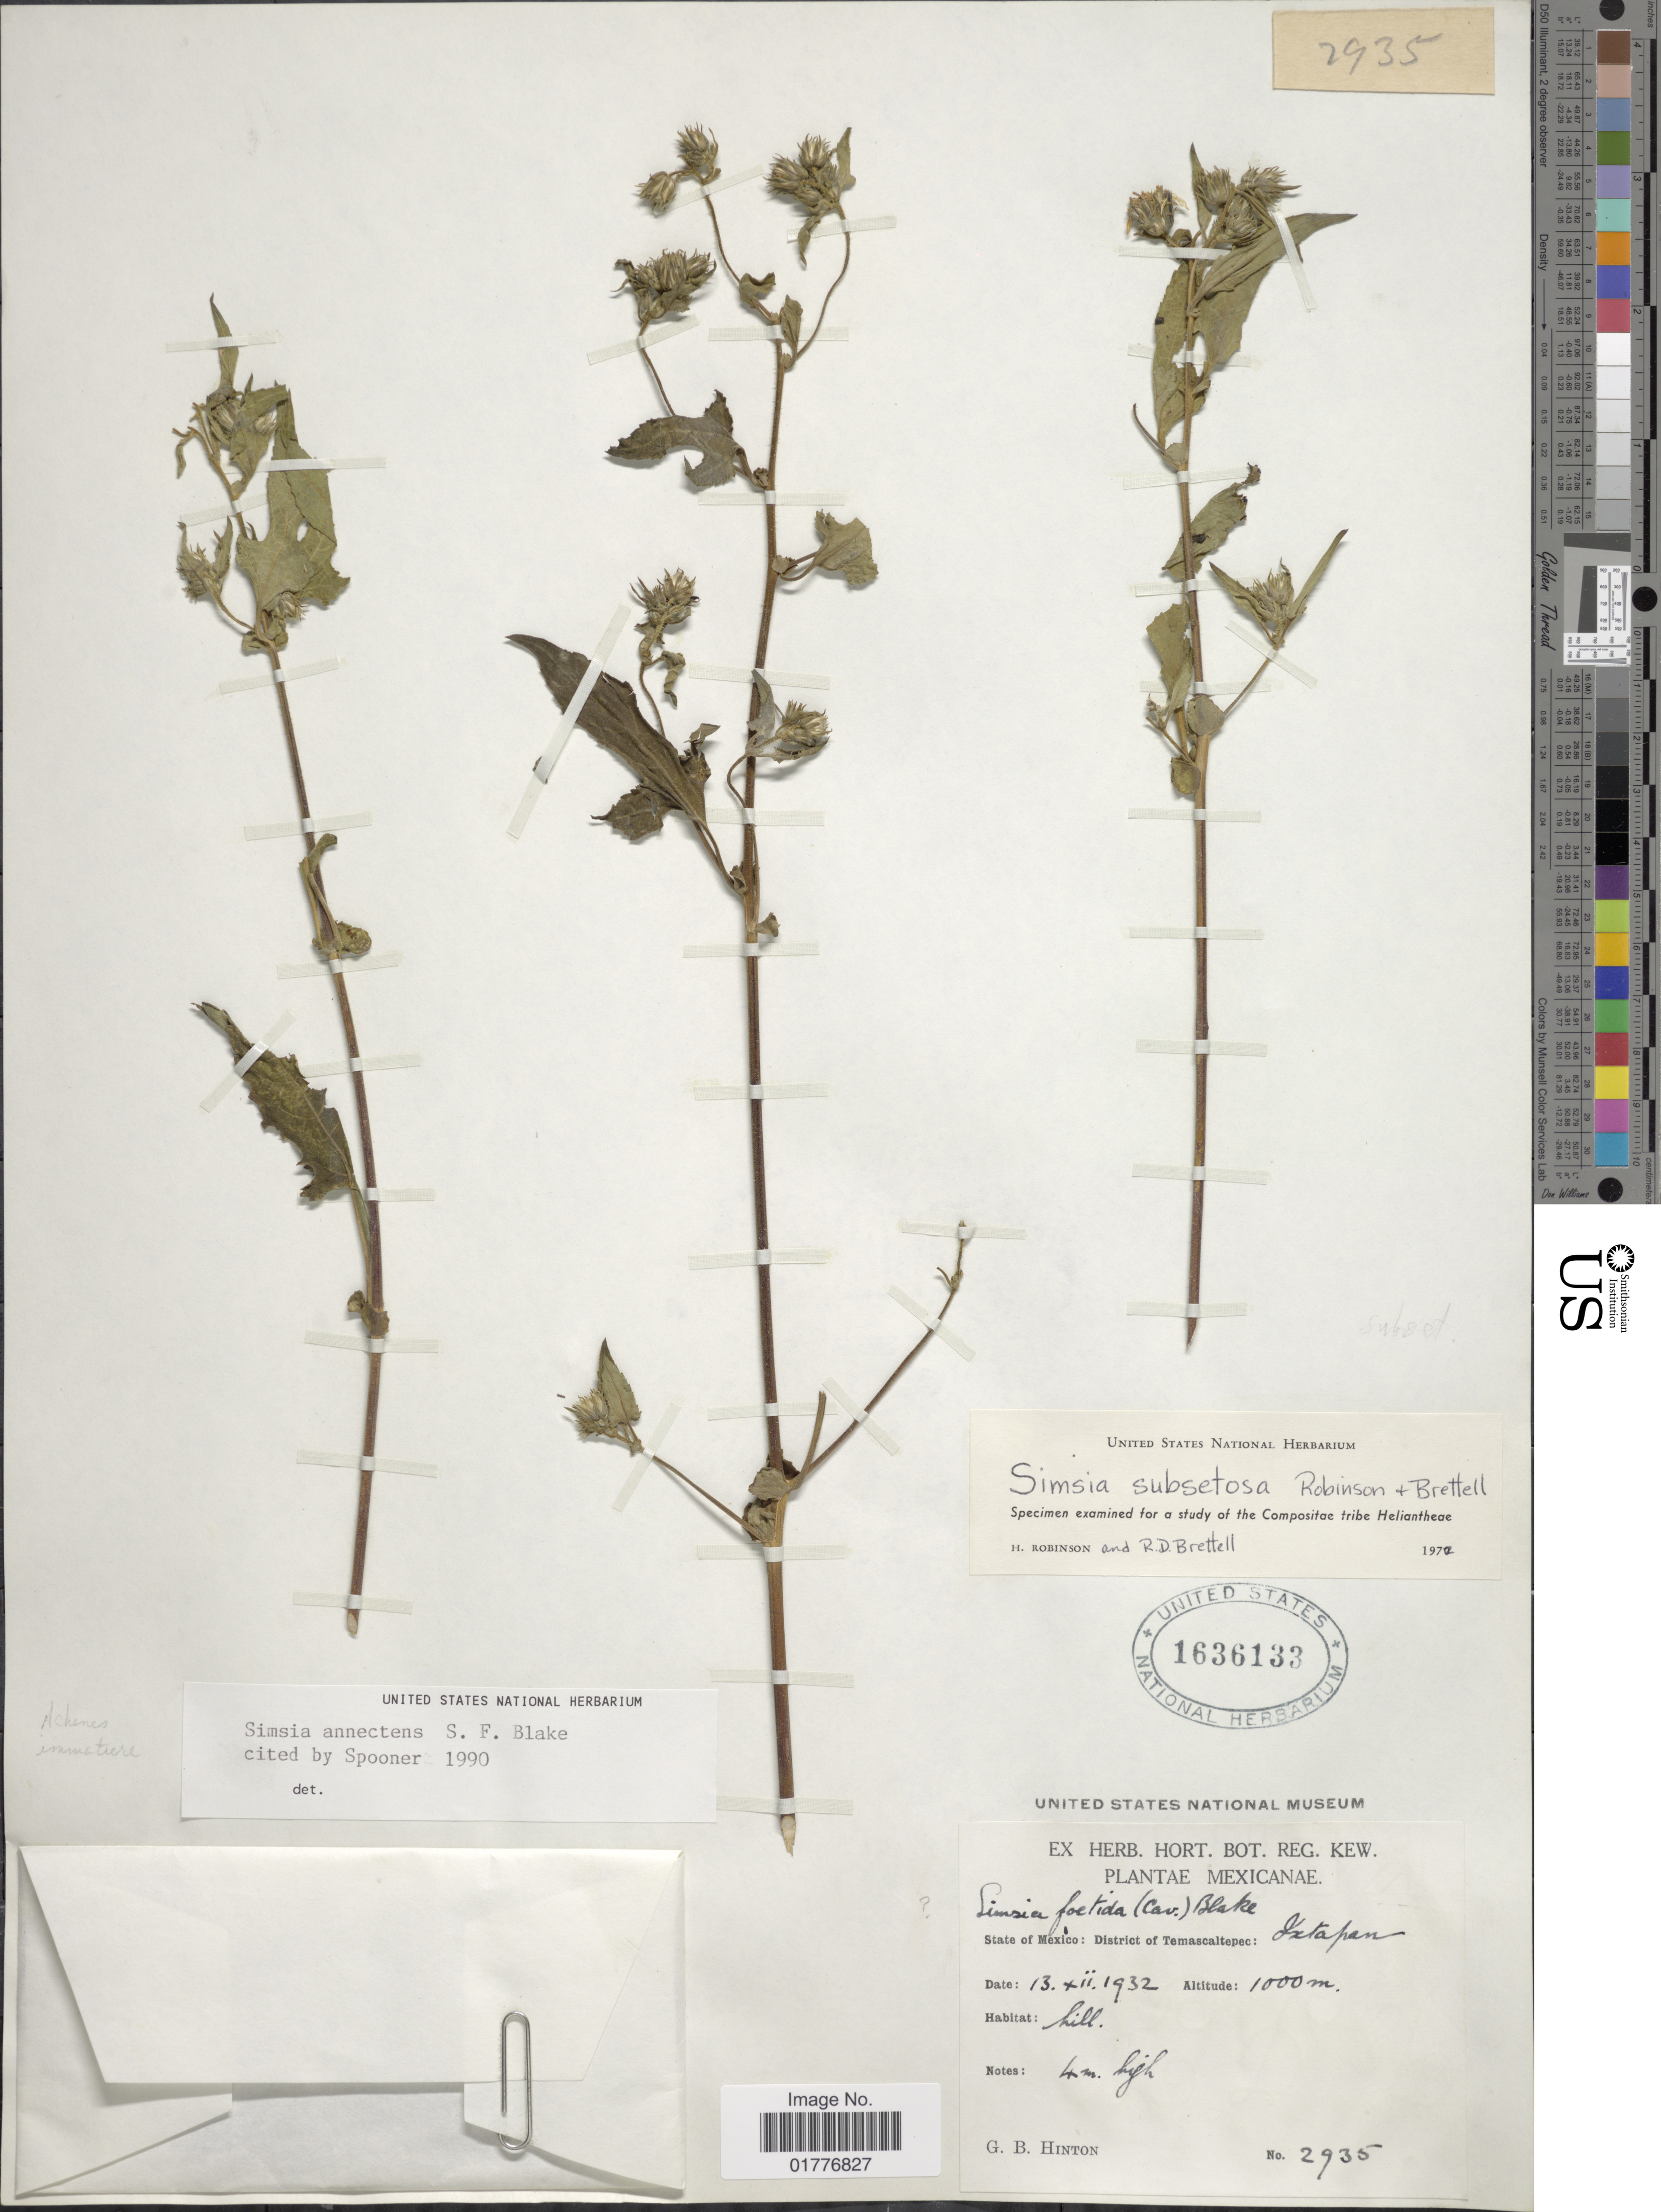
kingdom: Plantae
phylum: Tracheophyta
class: Magnoliopsida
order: Asterales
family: Asteraceae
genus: Simsia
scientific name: Simsia annectens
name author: S.F. Blake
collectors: G. B. Hinton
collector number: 2935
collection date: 1932-12-13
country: Mexico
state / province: México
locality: District of Temascaltepec: Ixtapan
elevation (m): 1000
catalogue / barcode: US 1636133